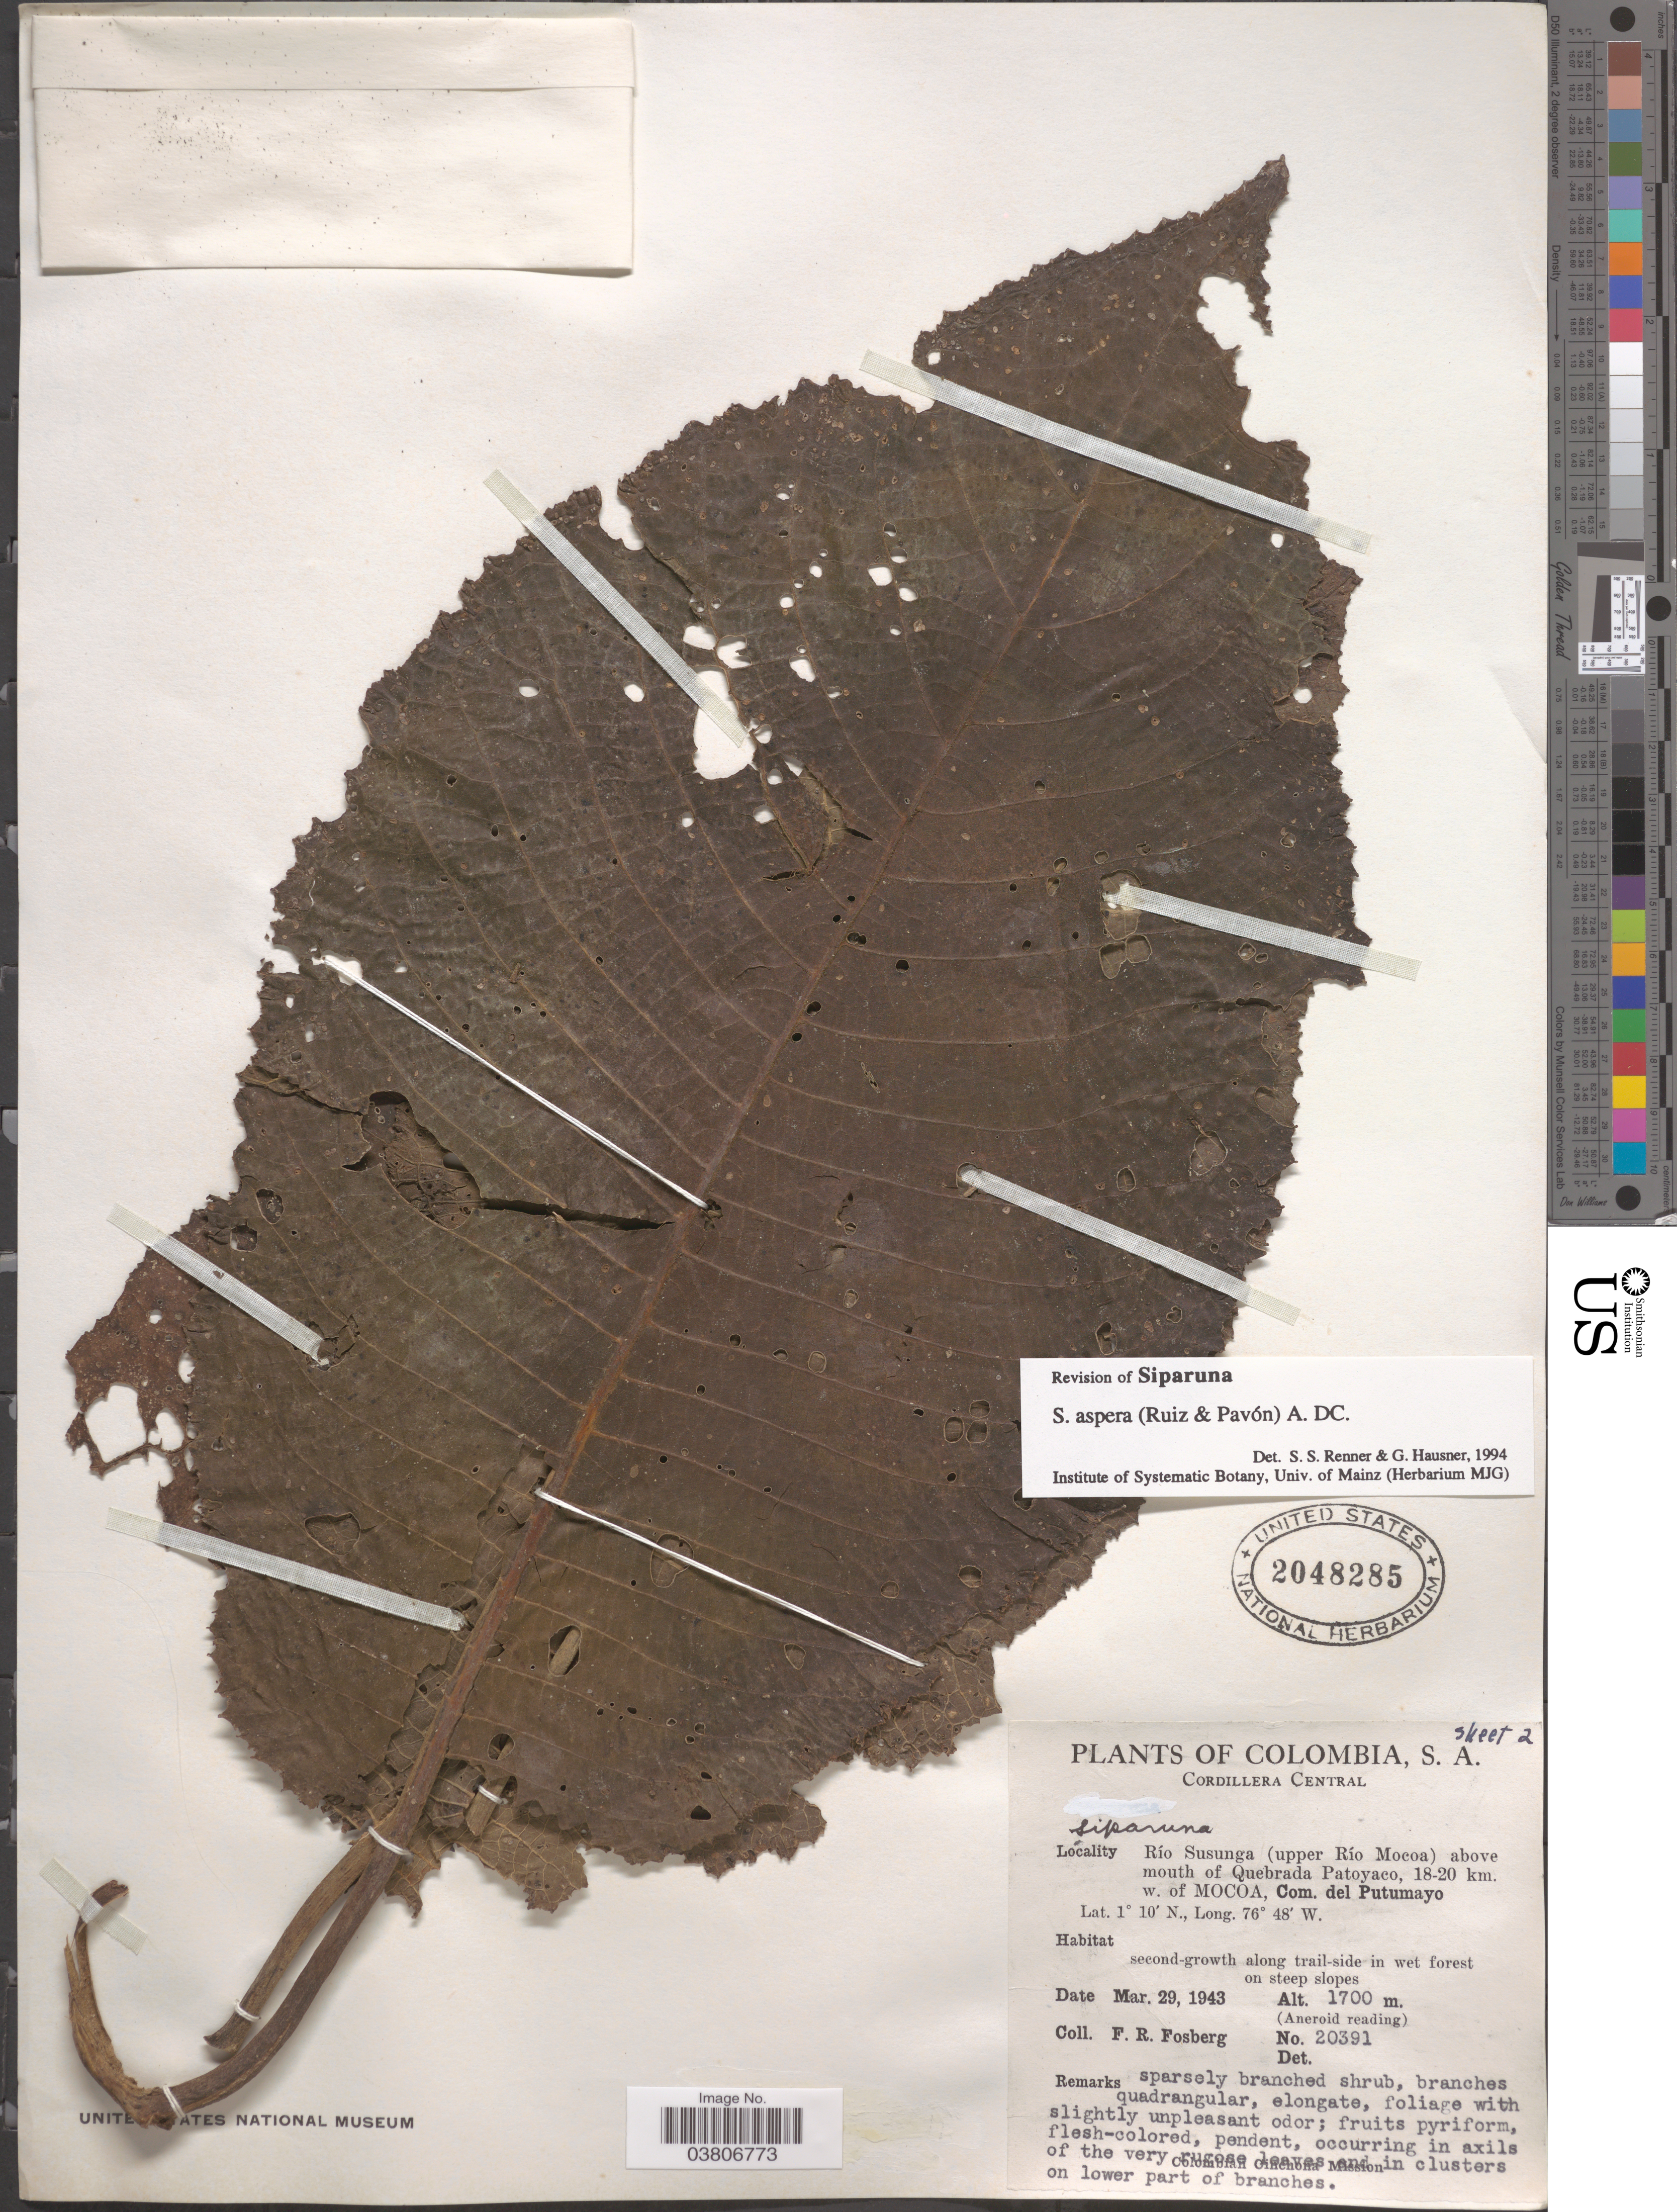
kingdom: Plantae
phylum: Tracheophyta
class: Magnoliopsida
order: Laurales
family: Siparunaceae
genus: Siparuna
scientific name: Siparuna aspera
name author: (Ruiz & Pav.) A. DC.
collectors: F. R. Fosberg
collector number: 20391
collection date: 1943-03-29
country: Colombia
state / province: Putumayo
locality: Cordillera Central. Río Susunga (upper Río Mocoa) above mouth of Quebrada Patoyaco, 18-20 km. w. of Mocoa, Com. del Putumayo.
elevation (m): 1700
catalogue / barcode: US 2048285